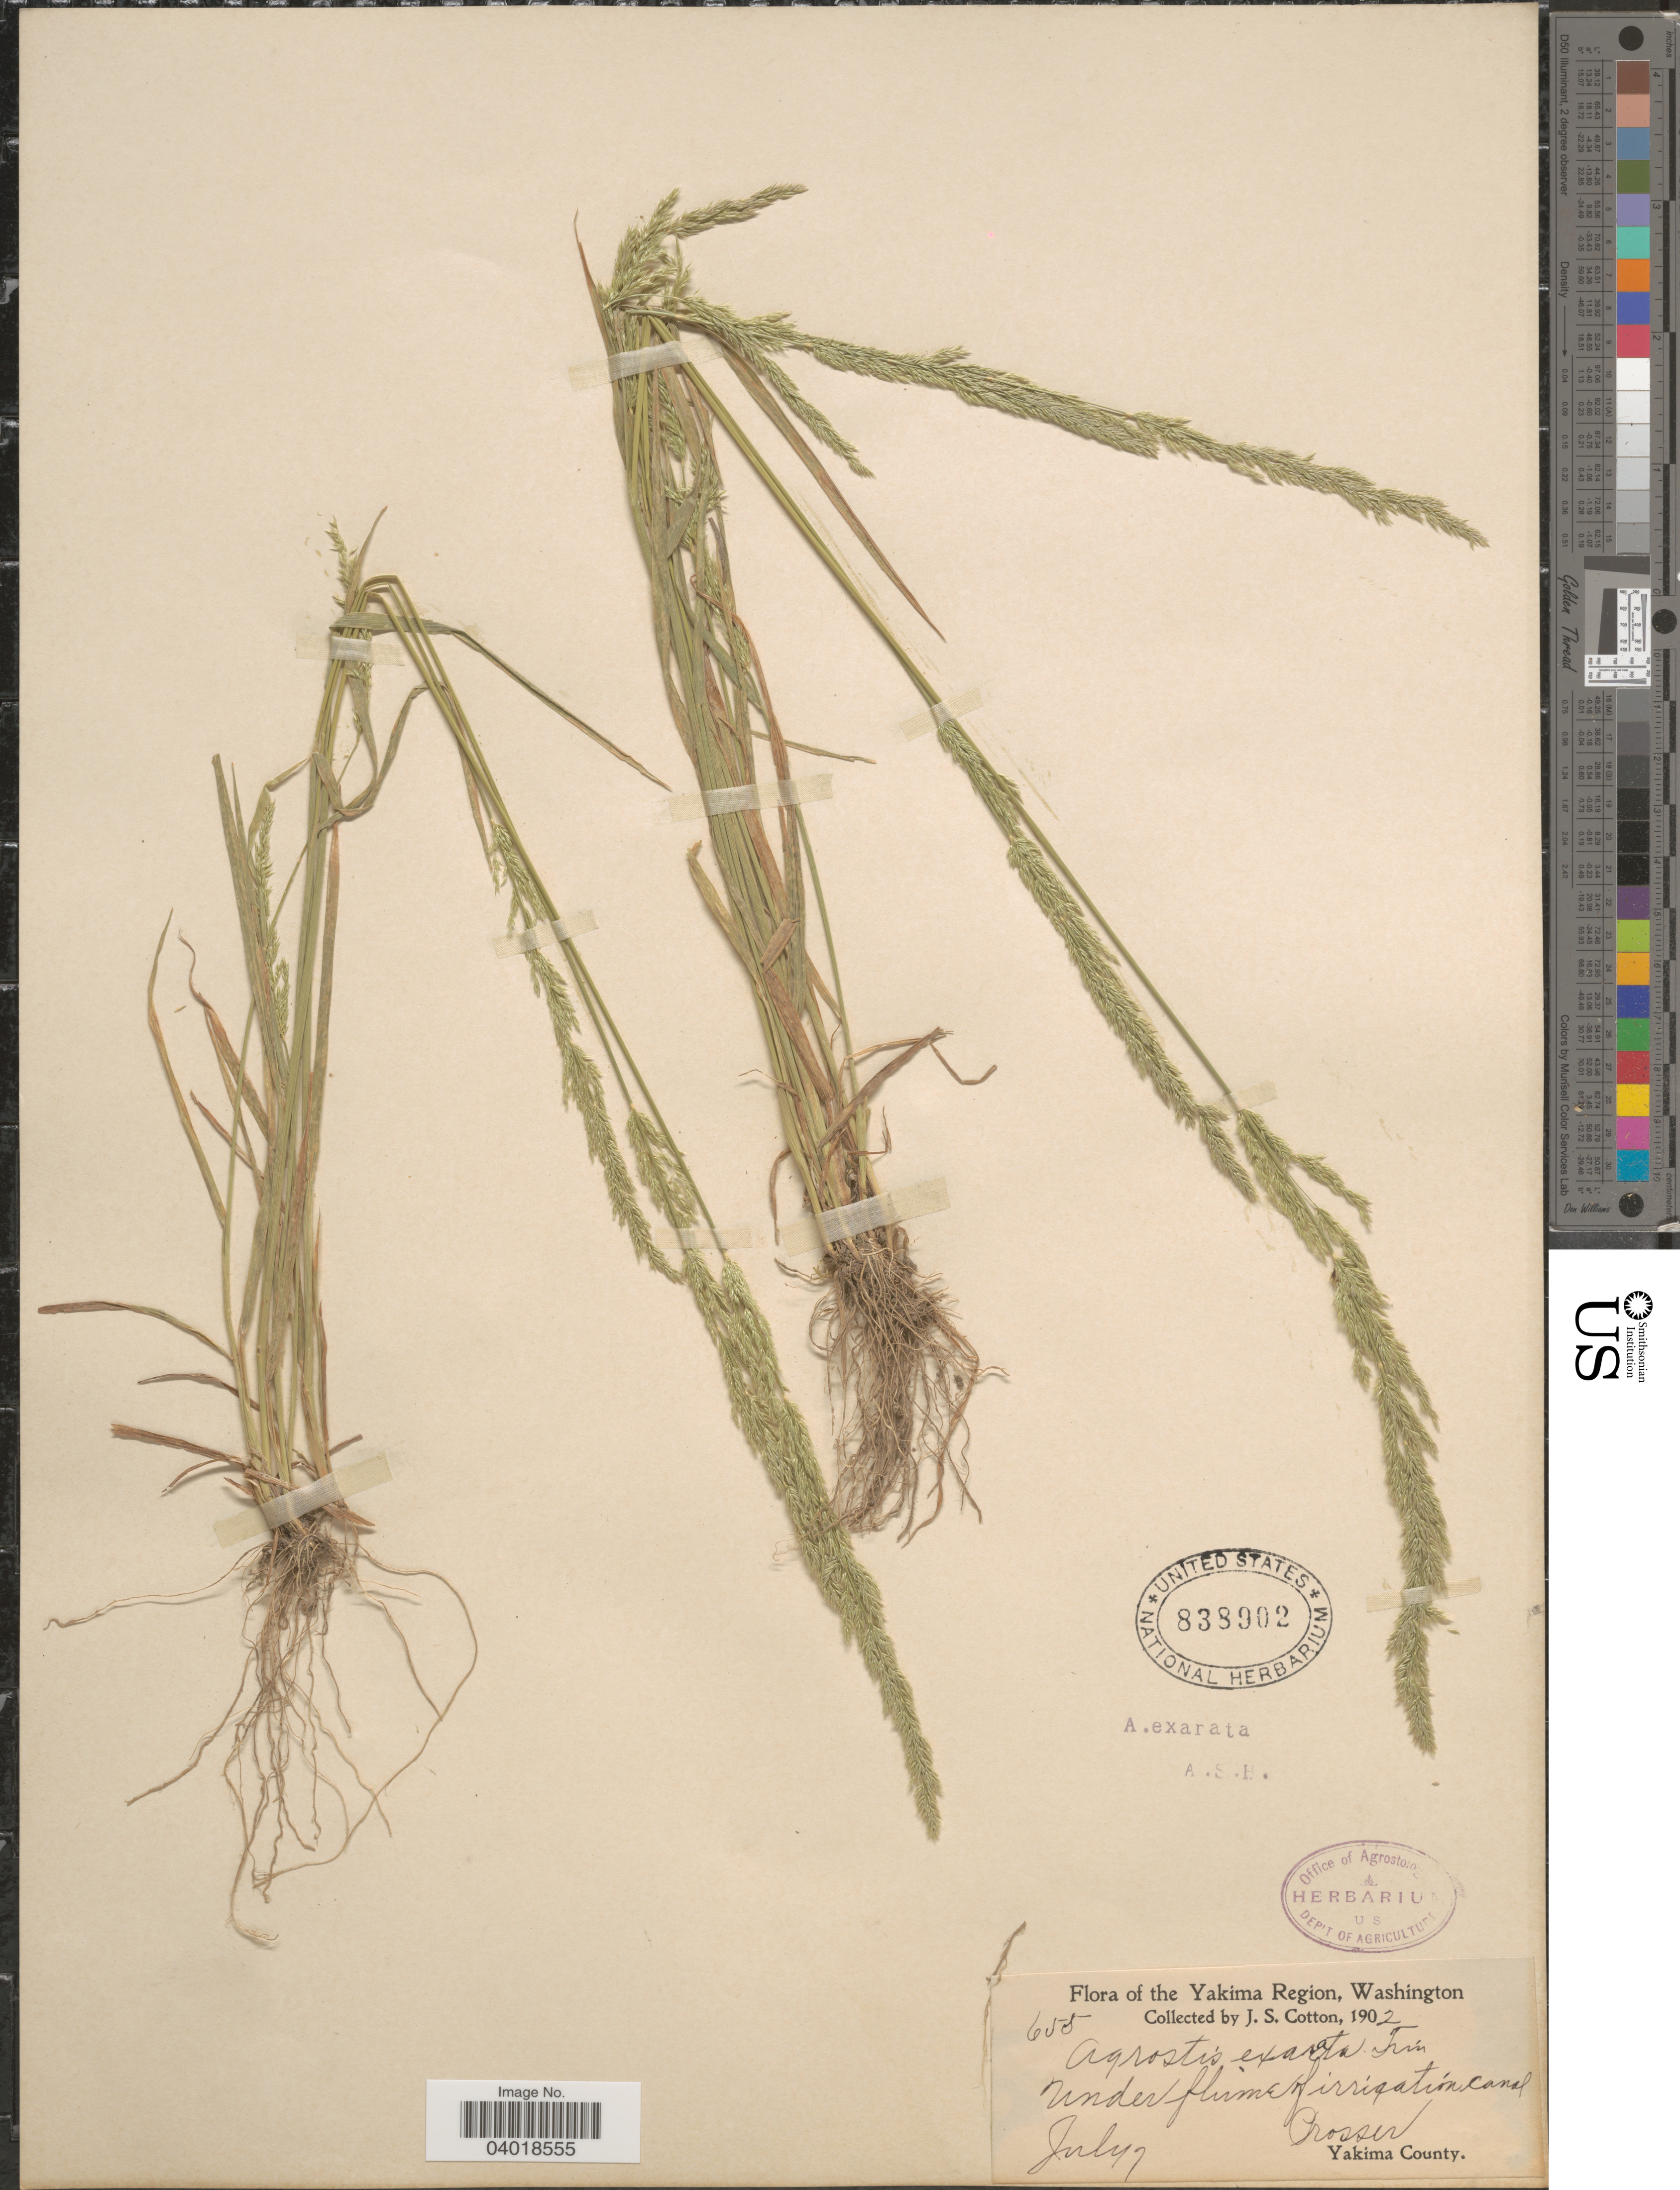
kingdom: Plantae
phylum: Tracheophyta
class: Liliopsida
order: Poales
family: Poaceae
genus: Agrostis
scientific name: Agrostis exarata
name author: Trin.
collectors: J. S. Cotton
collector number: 655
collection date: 1902-07-07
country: United States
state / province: Washington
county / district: Yakima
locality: The Yakima Region. Prosser. Yakima County.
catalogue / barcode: US 838902